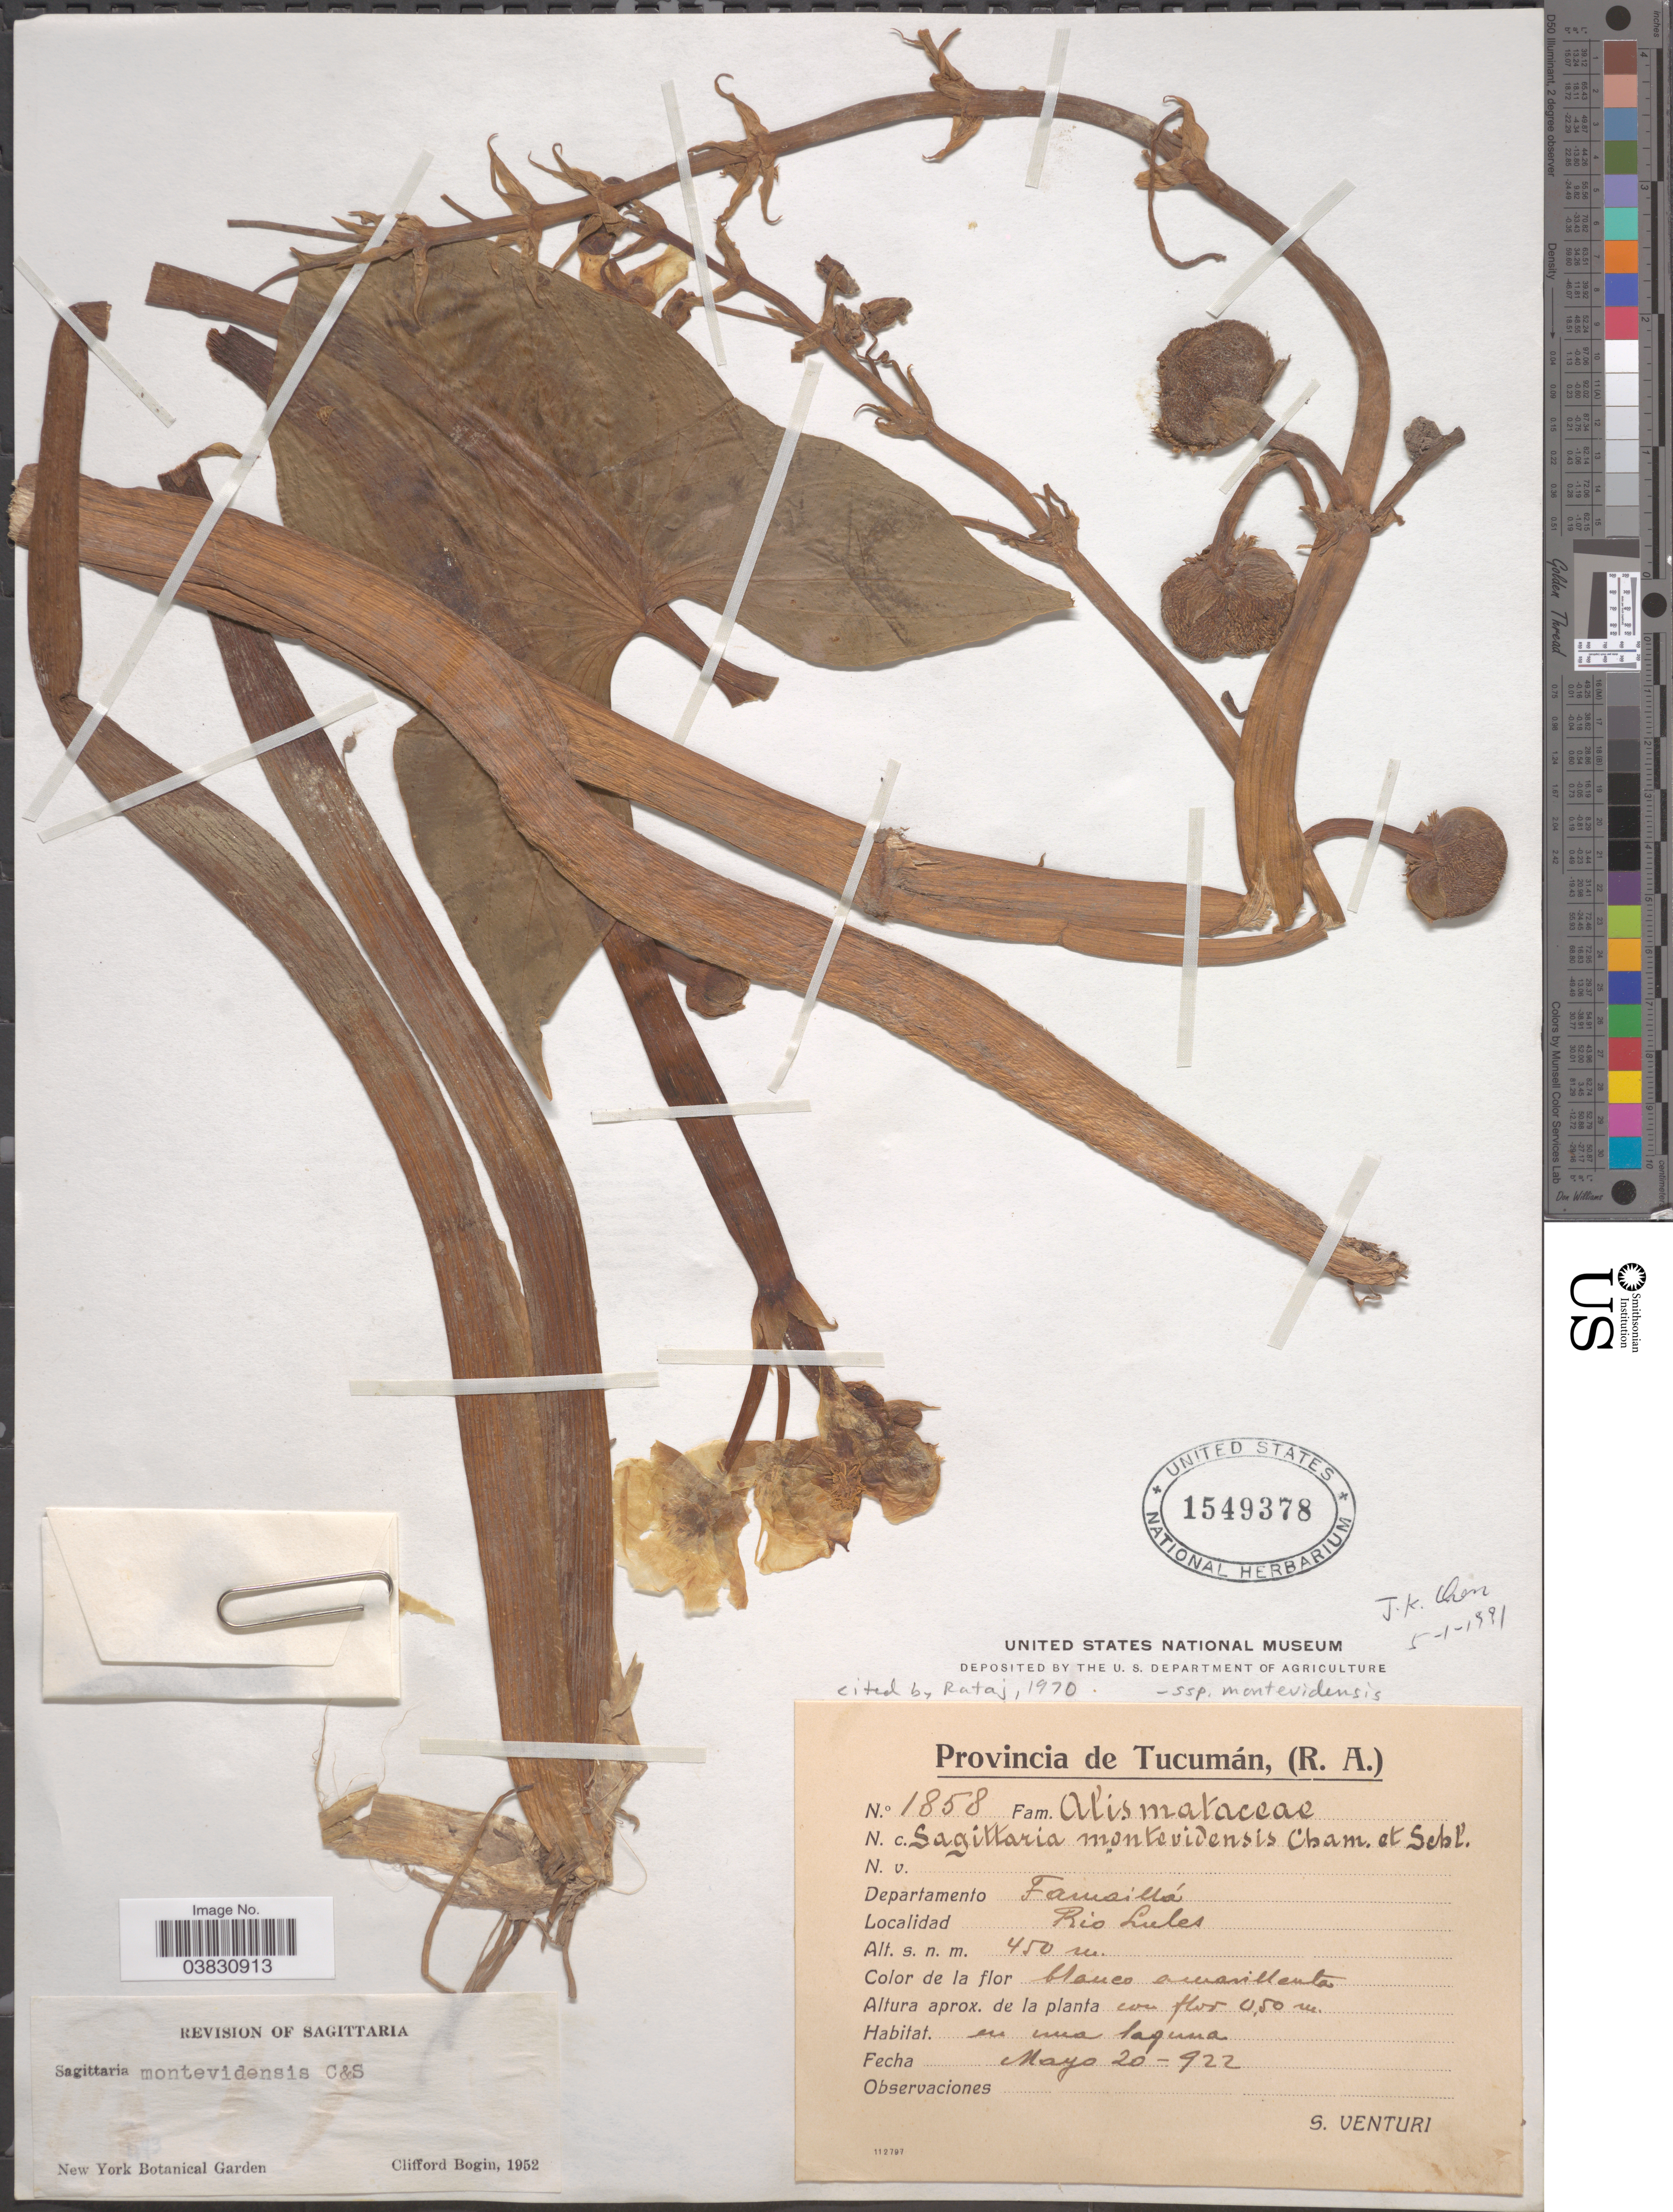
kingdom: Plantae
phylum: Tracheophyta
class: Liliopsida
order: Alismatales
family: Alismataceae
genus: Sagittaria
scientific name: Sagittaria montevidensis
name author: Cham. & Schltdl.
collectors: S. Venturi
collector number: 1858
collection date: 1922-05-20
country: Argentina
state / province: Tucuman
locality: Departamento Famaillá. Rio Lules.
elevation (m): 450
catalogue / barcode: US 1549378